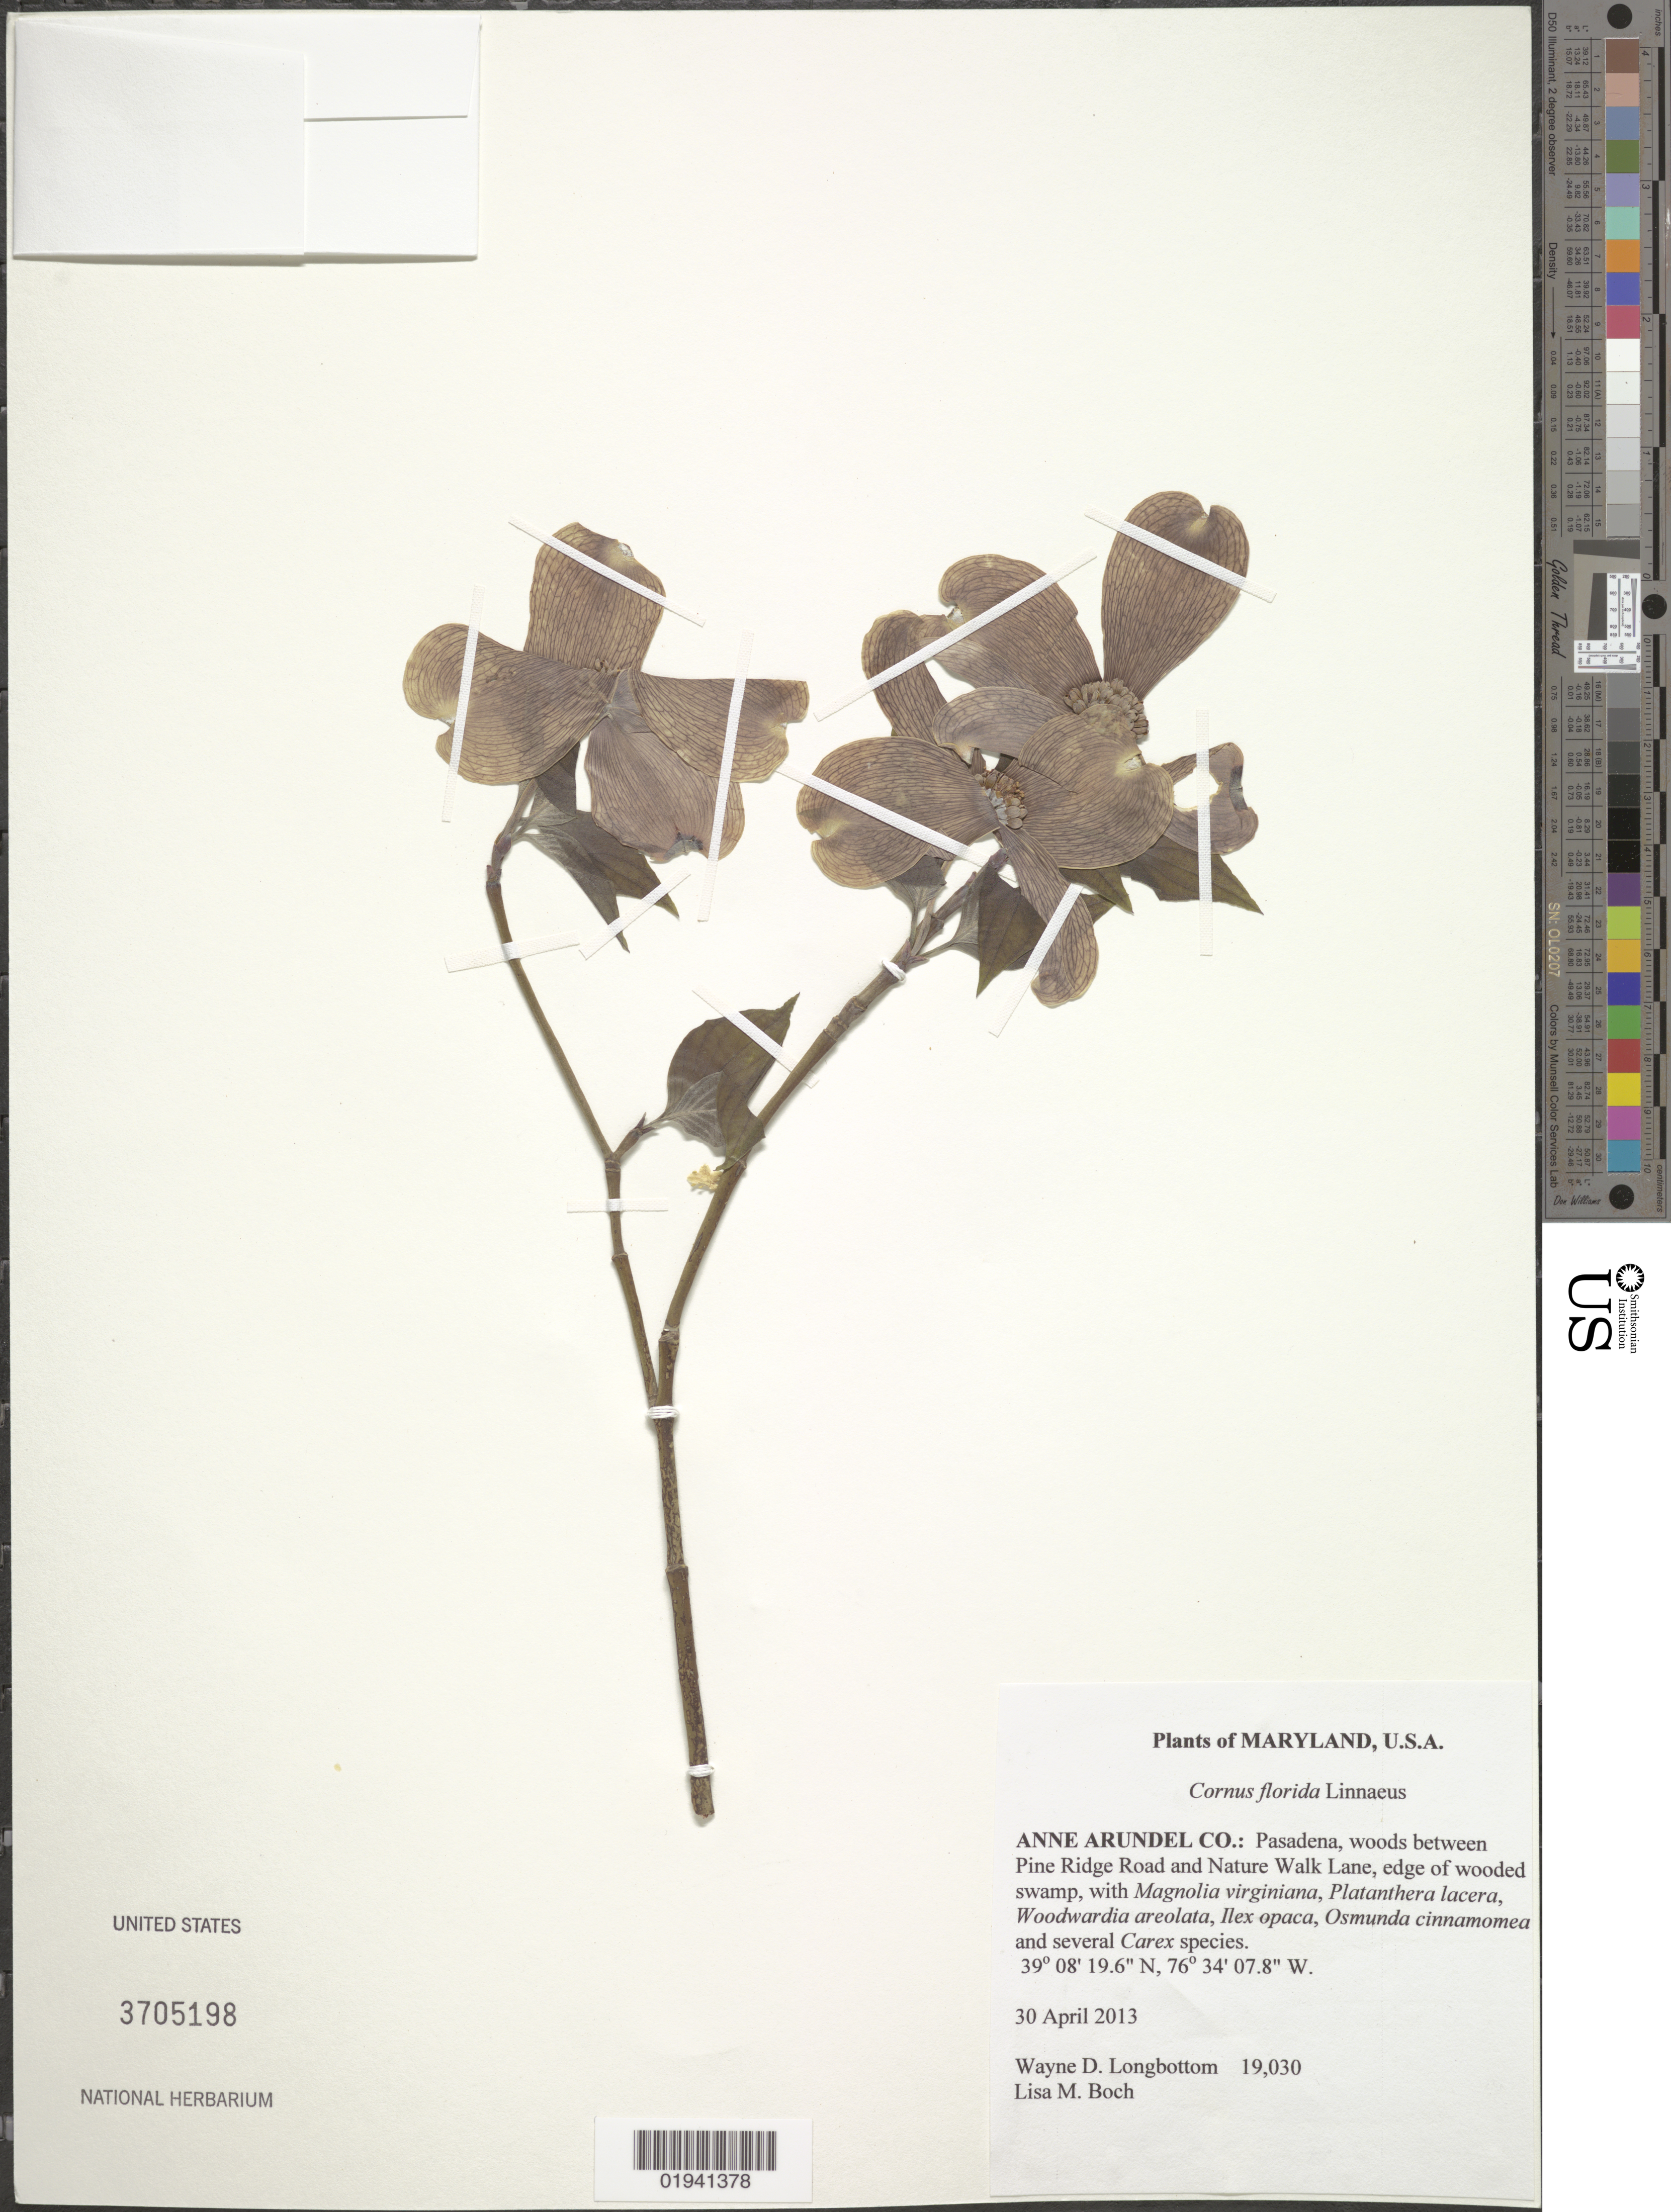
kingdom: Plantae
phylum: Tracheophyta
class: Magnoliopsida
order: Cornales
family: Cornaceae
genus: Cornus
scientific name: Cornus florida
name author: L.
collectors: W. D. Longbottom & L.M. Boch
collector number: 19030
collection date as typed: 30 April 2013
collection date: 2013-04-30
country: United States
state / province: Maryland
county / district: Anne Arundel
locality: Pasadena, woods between Pine Ridge Road and Nature Walk Lane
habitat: edge of wooded swamp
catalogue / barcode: US 3705198